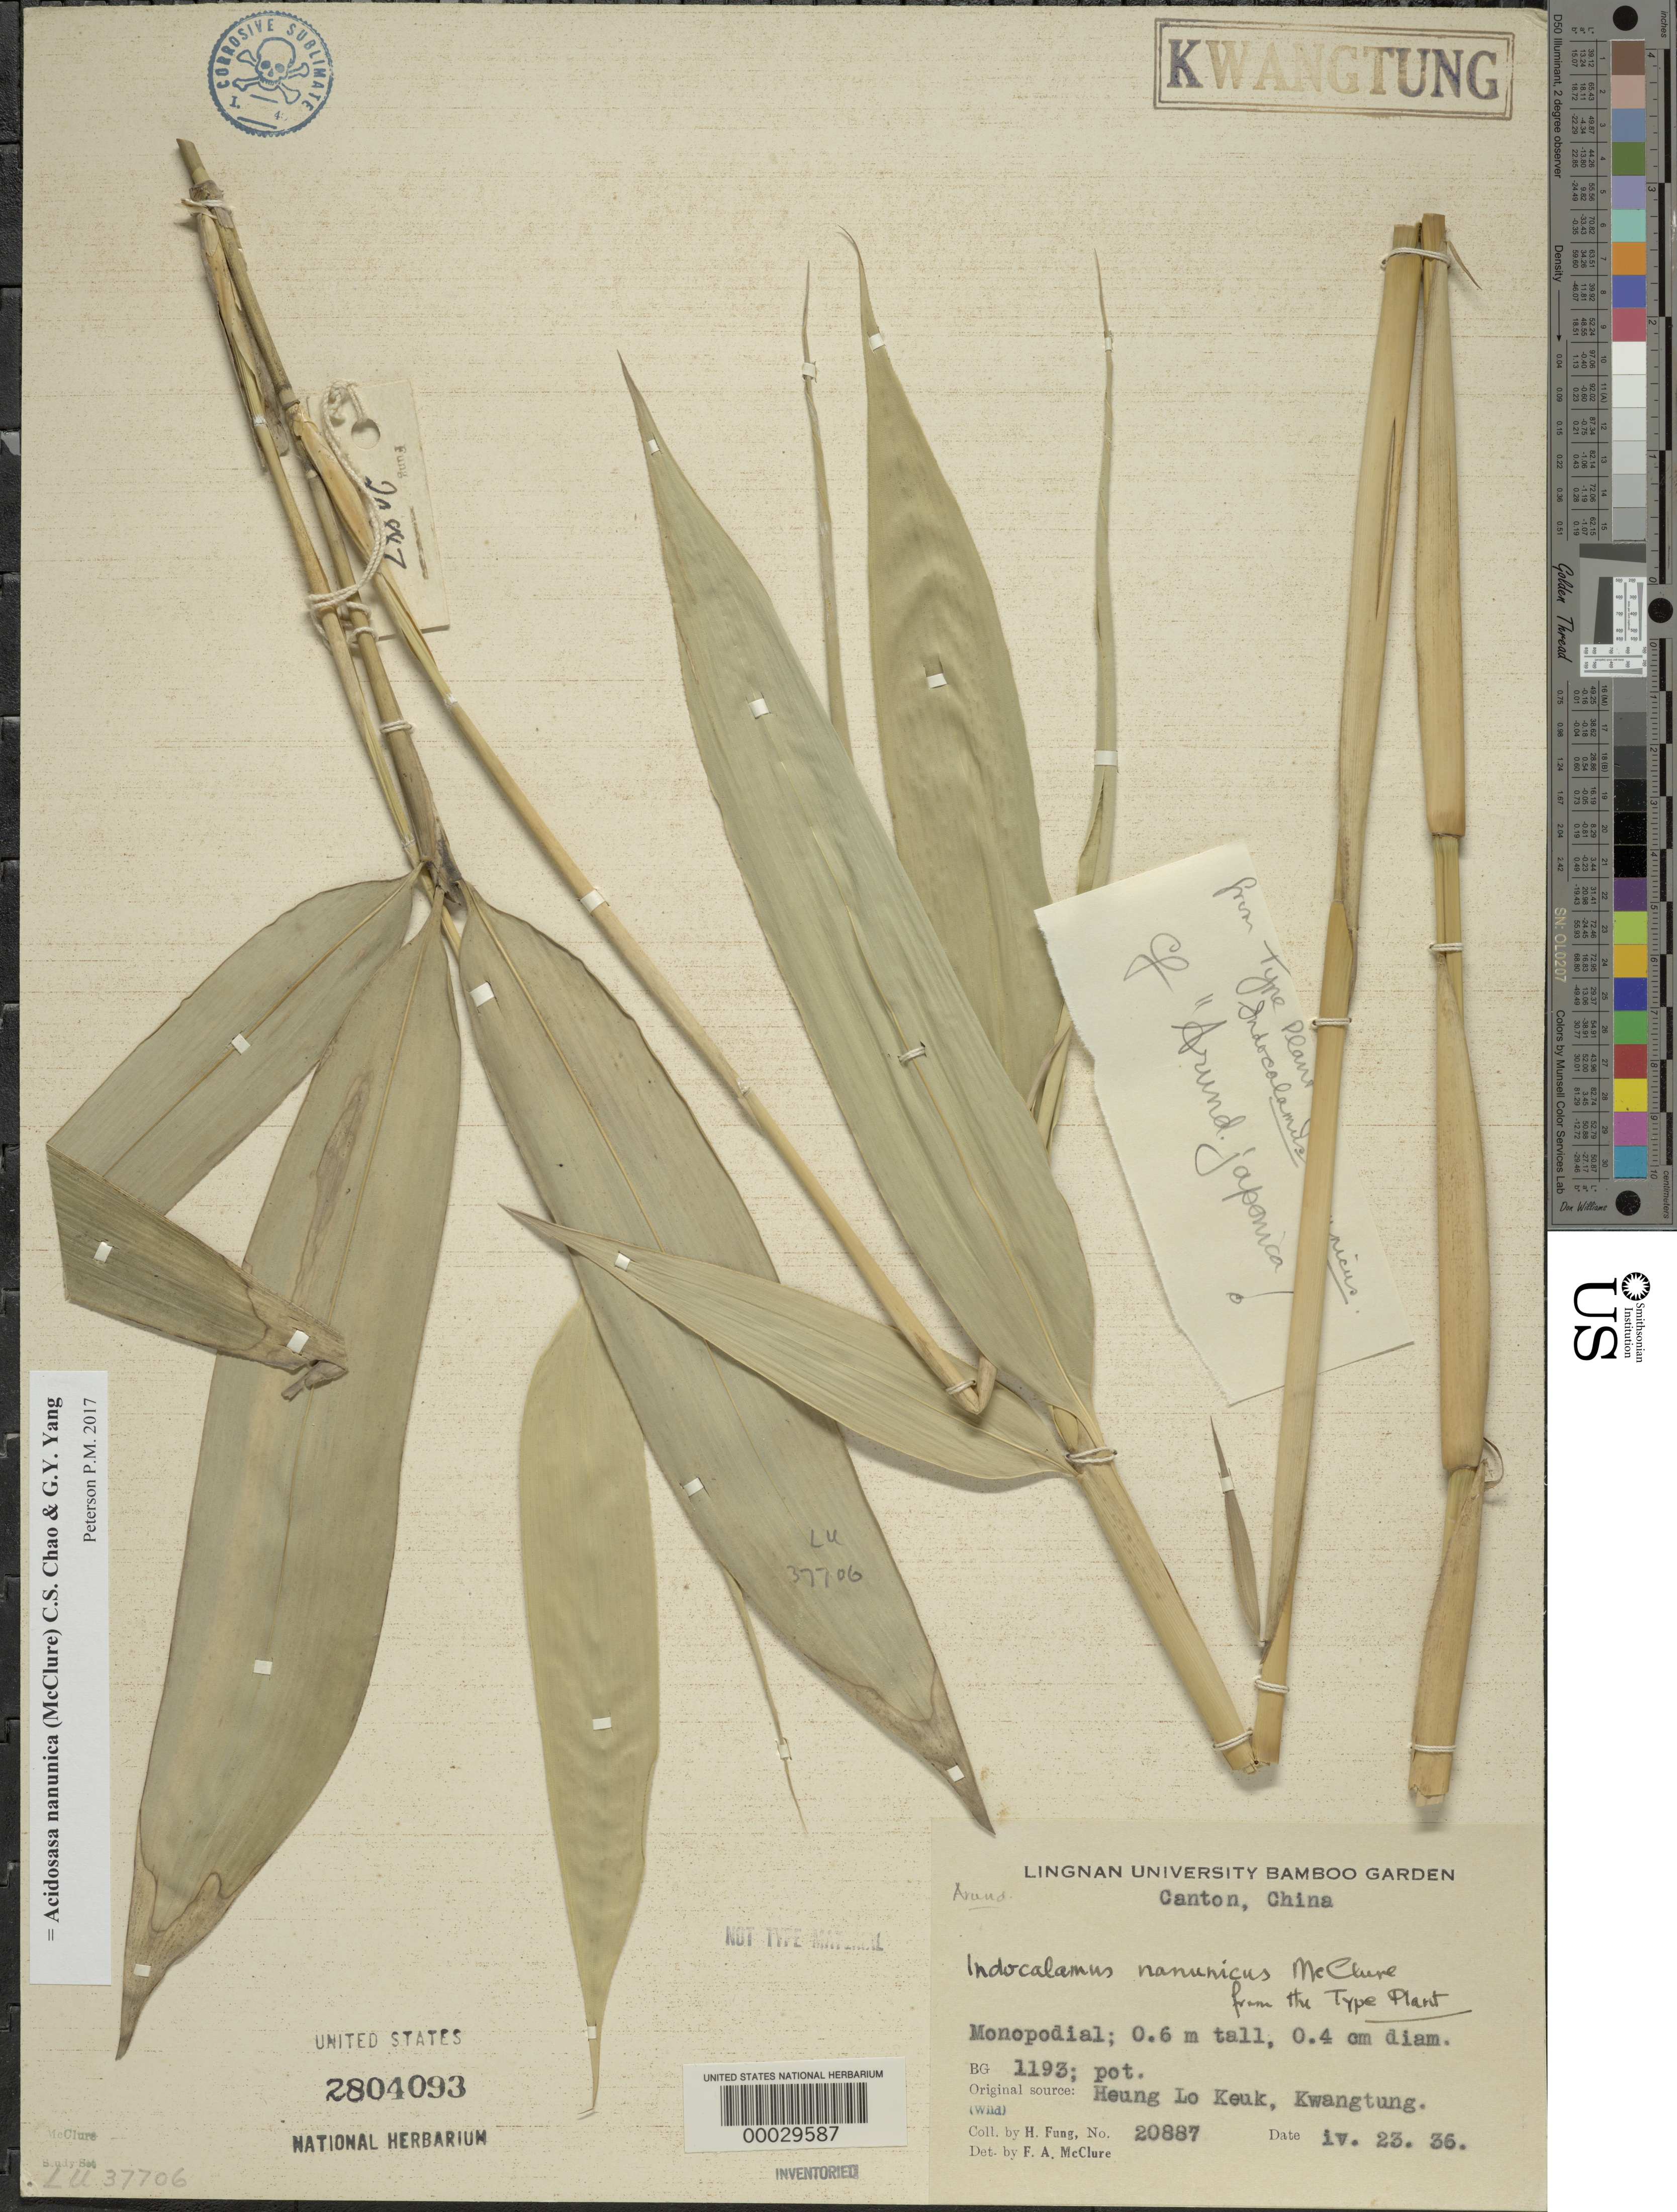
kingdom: Plantae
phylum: Tracheophyta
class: Liliopsida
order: Poales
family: Poaceae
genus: Acidosasa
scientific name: Acidosasa nanunica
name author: (McClure) C.S. Chao & Yang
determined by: Poaceae Reorganization Project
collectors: H. L. Fung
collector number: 20887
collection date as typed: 23 Apr 1936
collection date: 1936-04-23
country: China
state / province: Guangdong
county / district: Guangzhou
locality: Heung lo keuk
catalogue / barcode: US 2804093